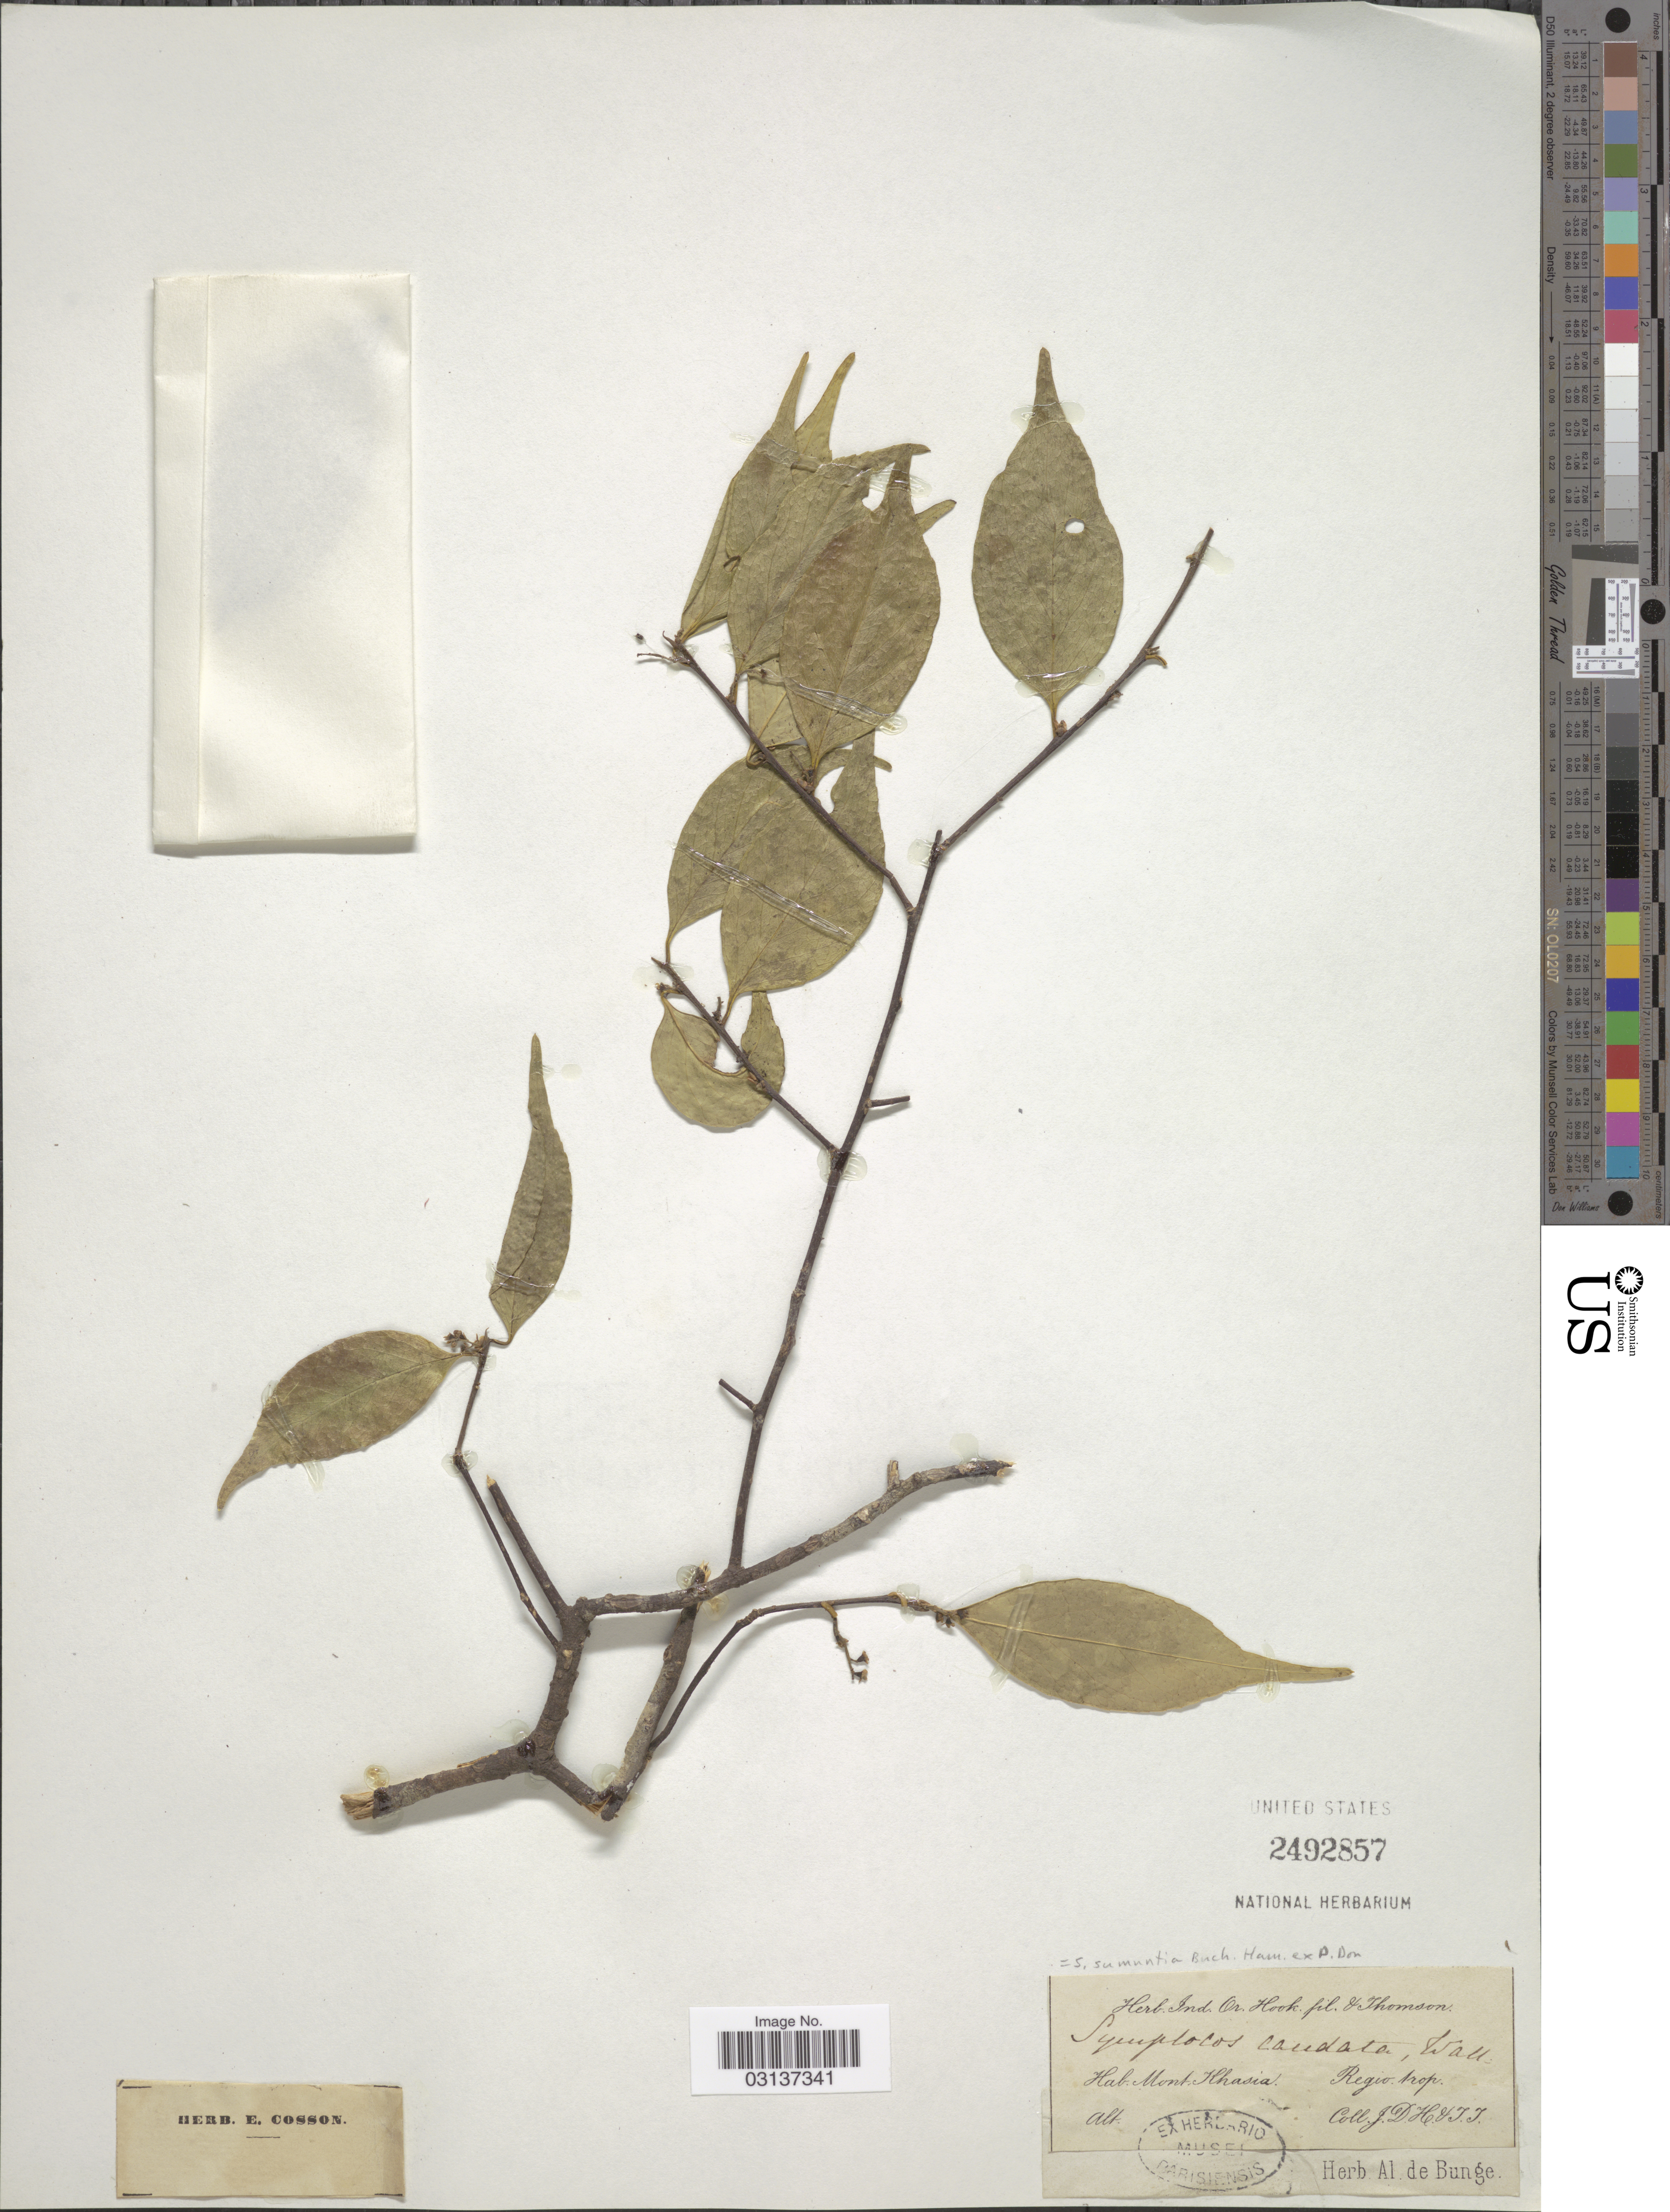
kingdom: Plantae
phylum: Tracheophyta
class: Magnoliopsida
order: Ericales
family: Symplocaceae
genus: Symplocos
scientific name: Symplocos sumuntia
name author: Buch.-Ham. ex D. Don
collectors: J. D. Hooker & T. Thomson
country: India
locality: Mont. Khasia.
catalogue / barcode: US 2492857